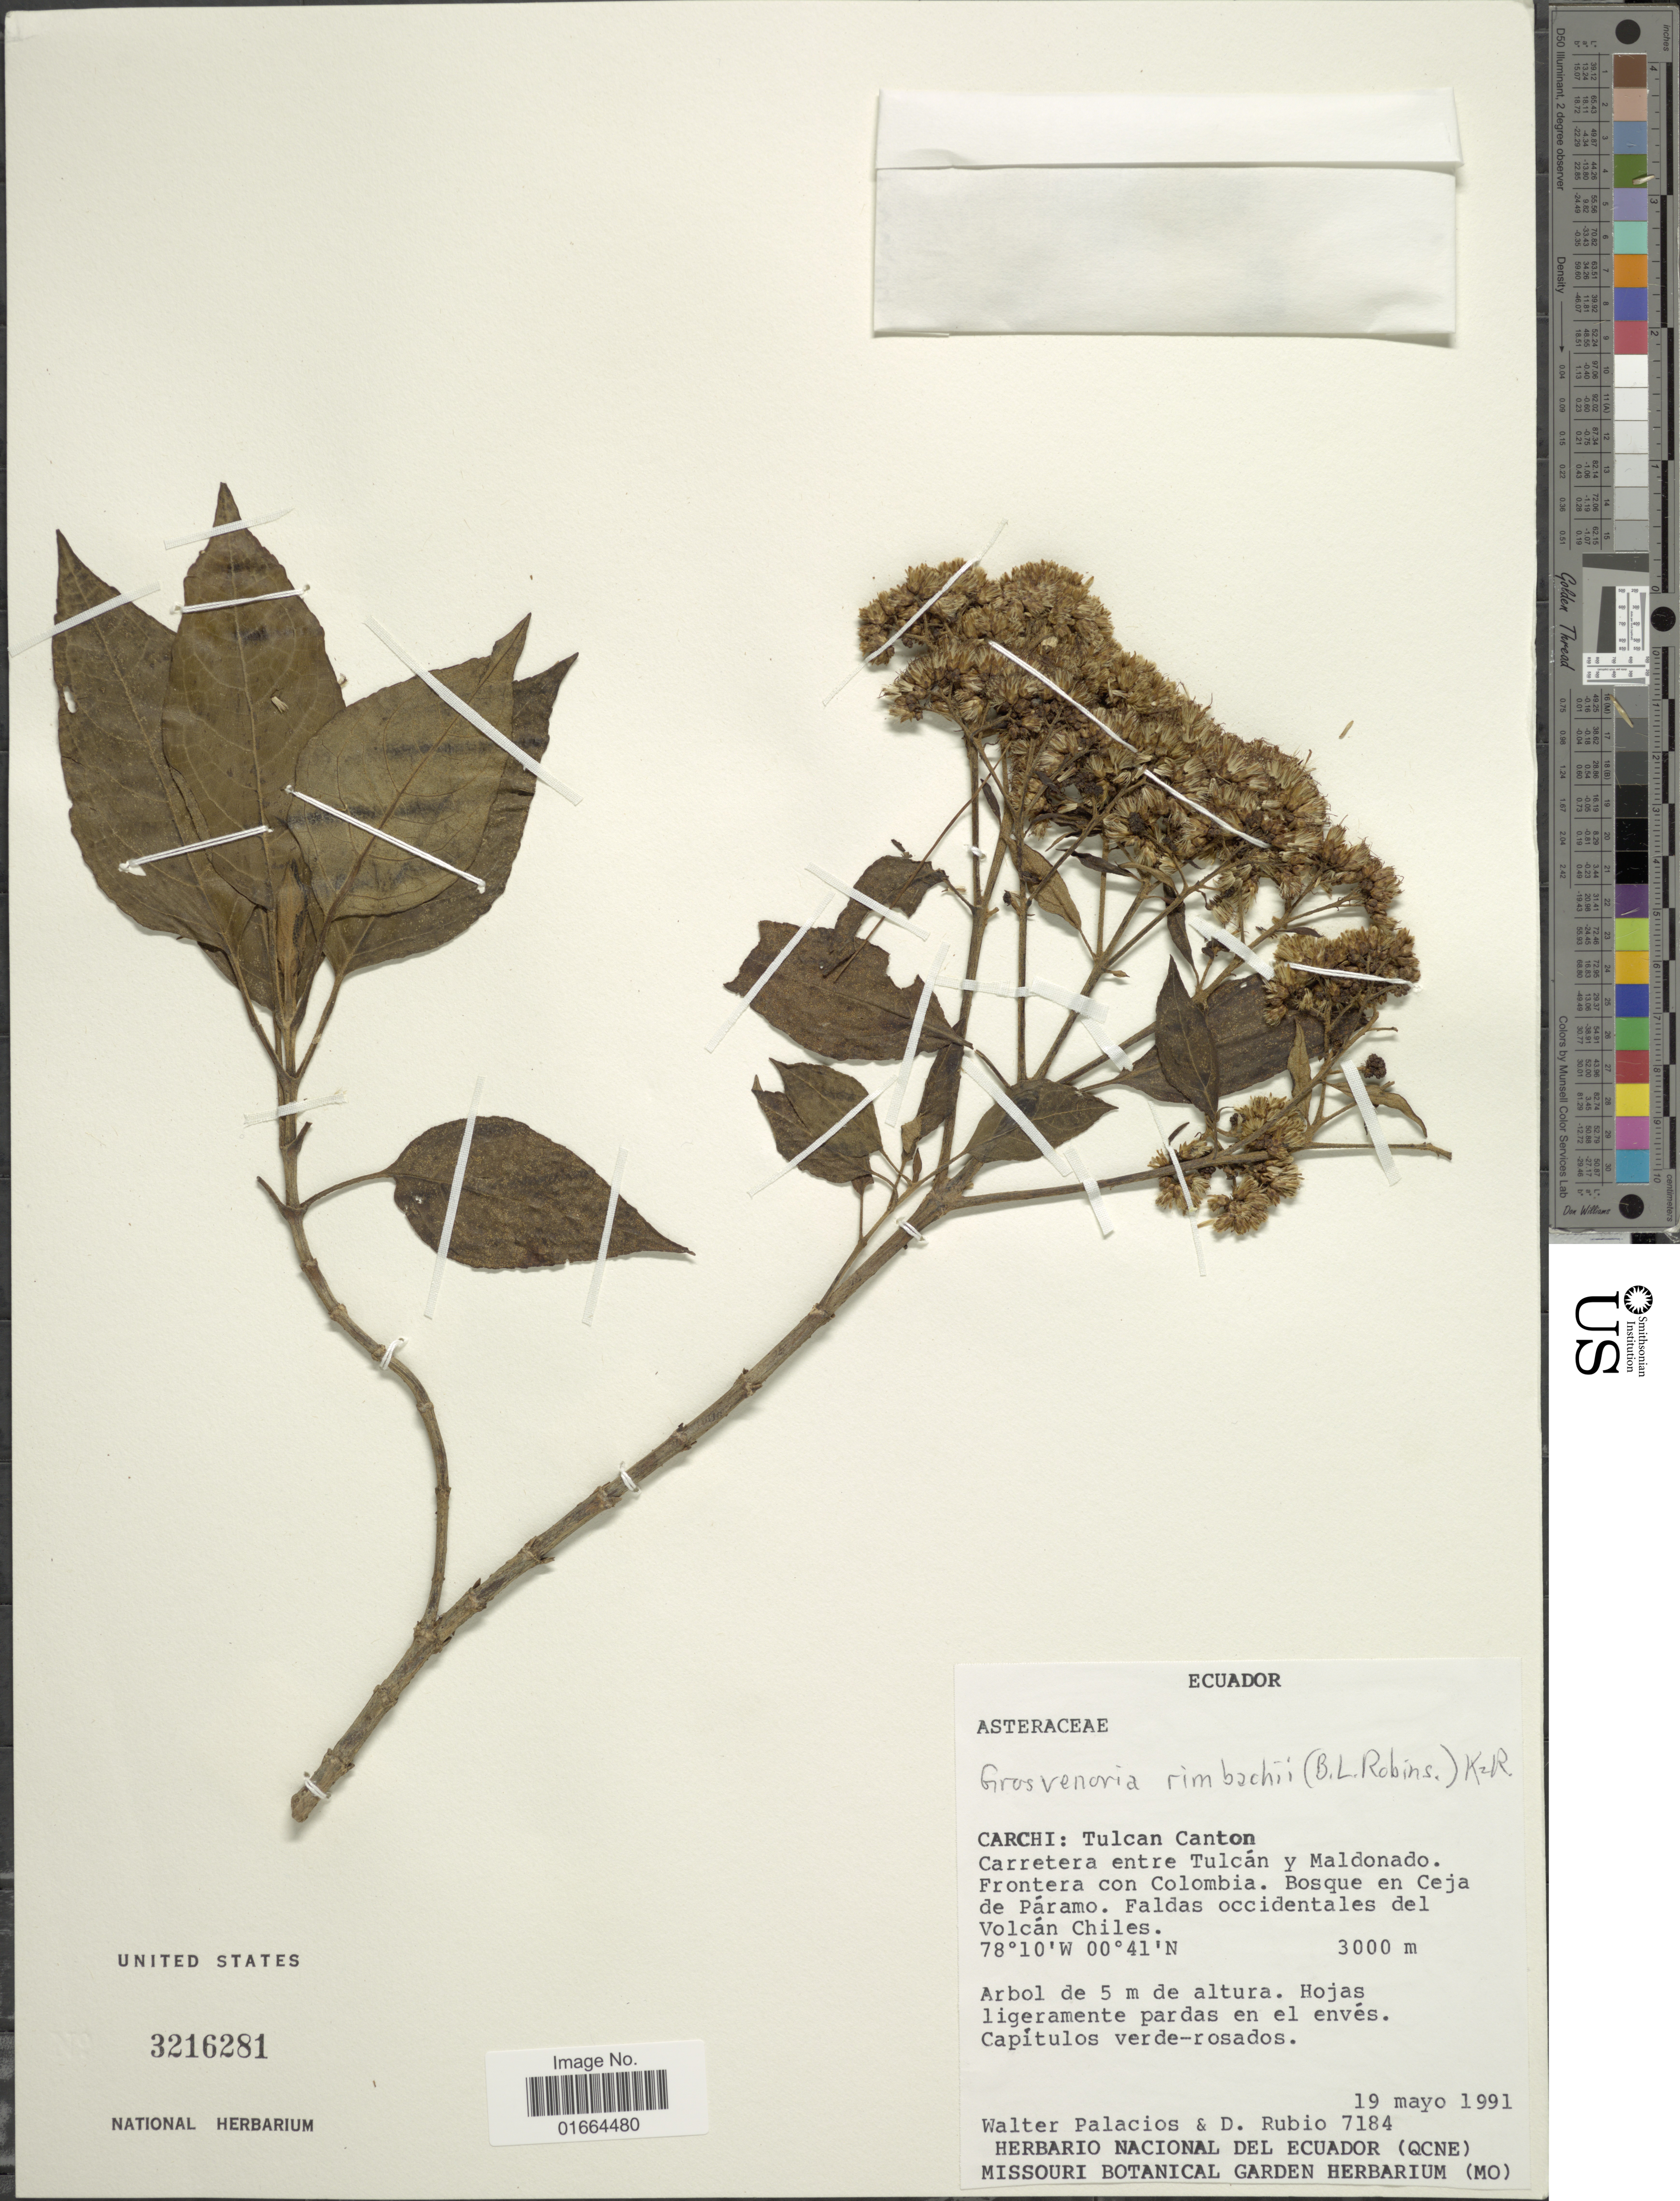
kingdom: Plantae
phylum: Tracheophyta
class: Magnoliopsida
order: Asterales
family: Asteraceae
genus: Grosvenoria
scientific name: Grosvenoria rimbachii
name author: (B.L. Rob.) R.M. King & H. Rob.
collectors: W. Palacios & D. Rubio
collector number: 7184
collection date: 1991-05-19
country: Ecuador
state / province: Carchi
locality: Carchi: Tulcan Canton, Carretera entre Tulcan y Maldonado, Frontera con Colombia, Bosque en Ceja de Paramo, Faldas occidentales del Volcan Chiles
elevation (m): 3000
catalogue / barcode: US 3216281